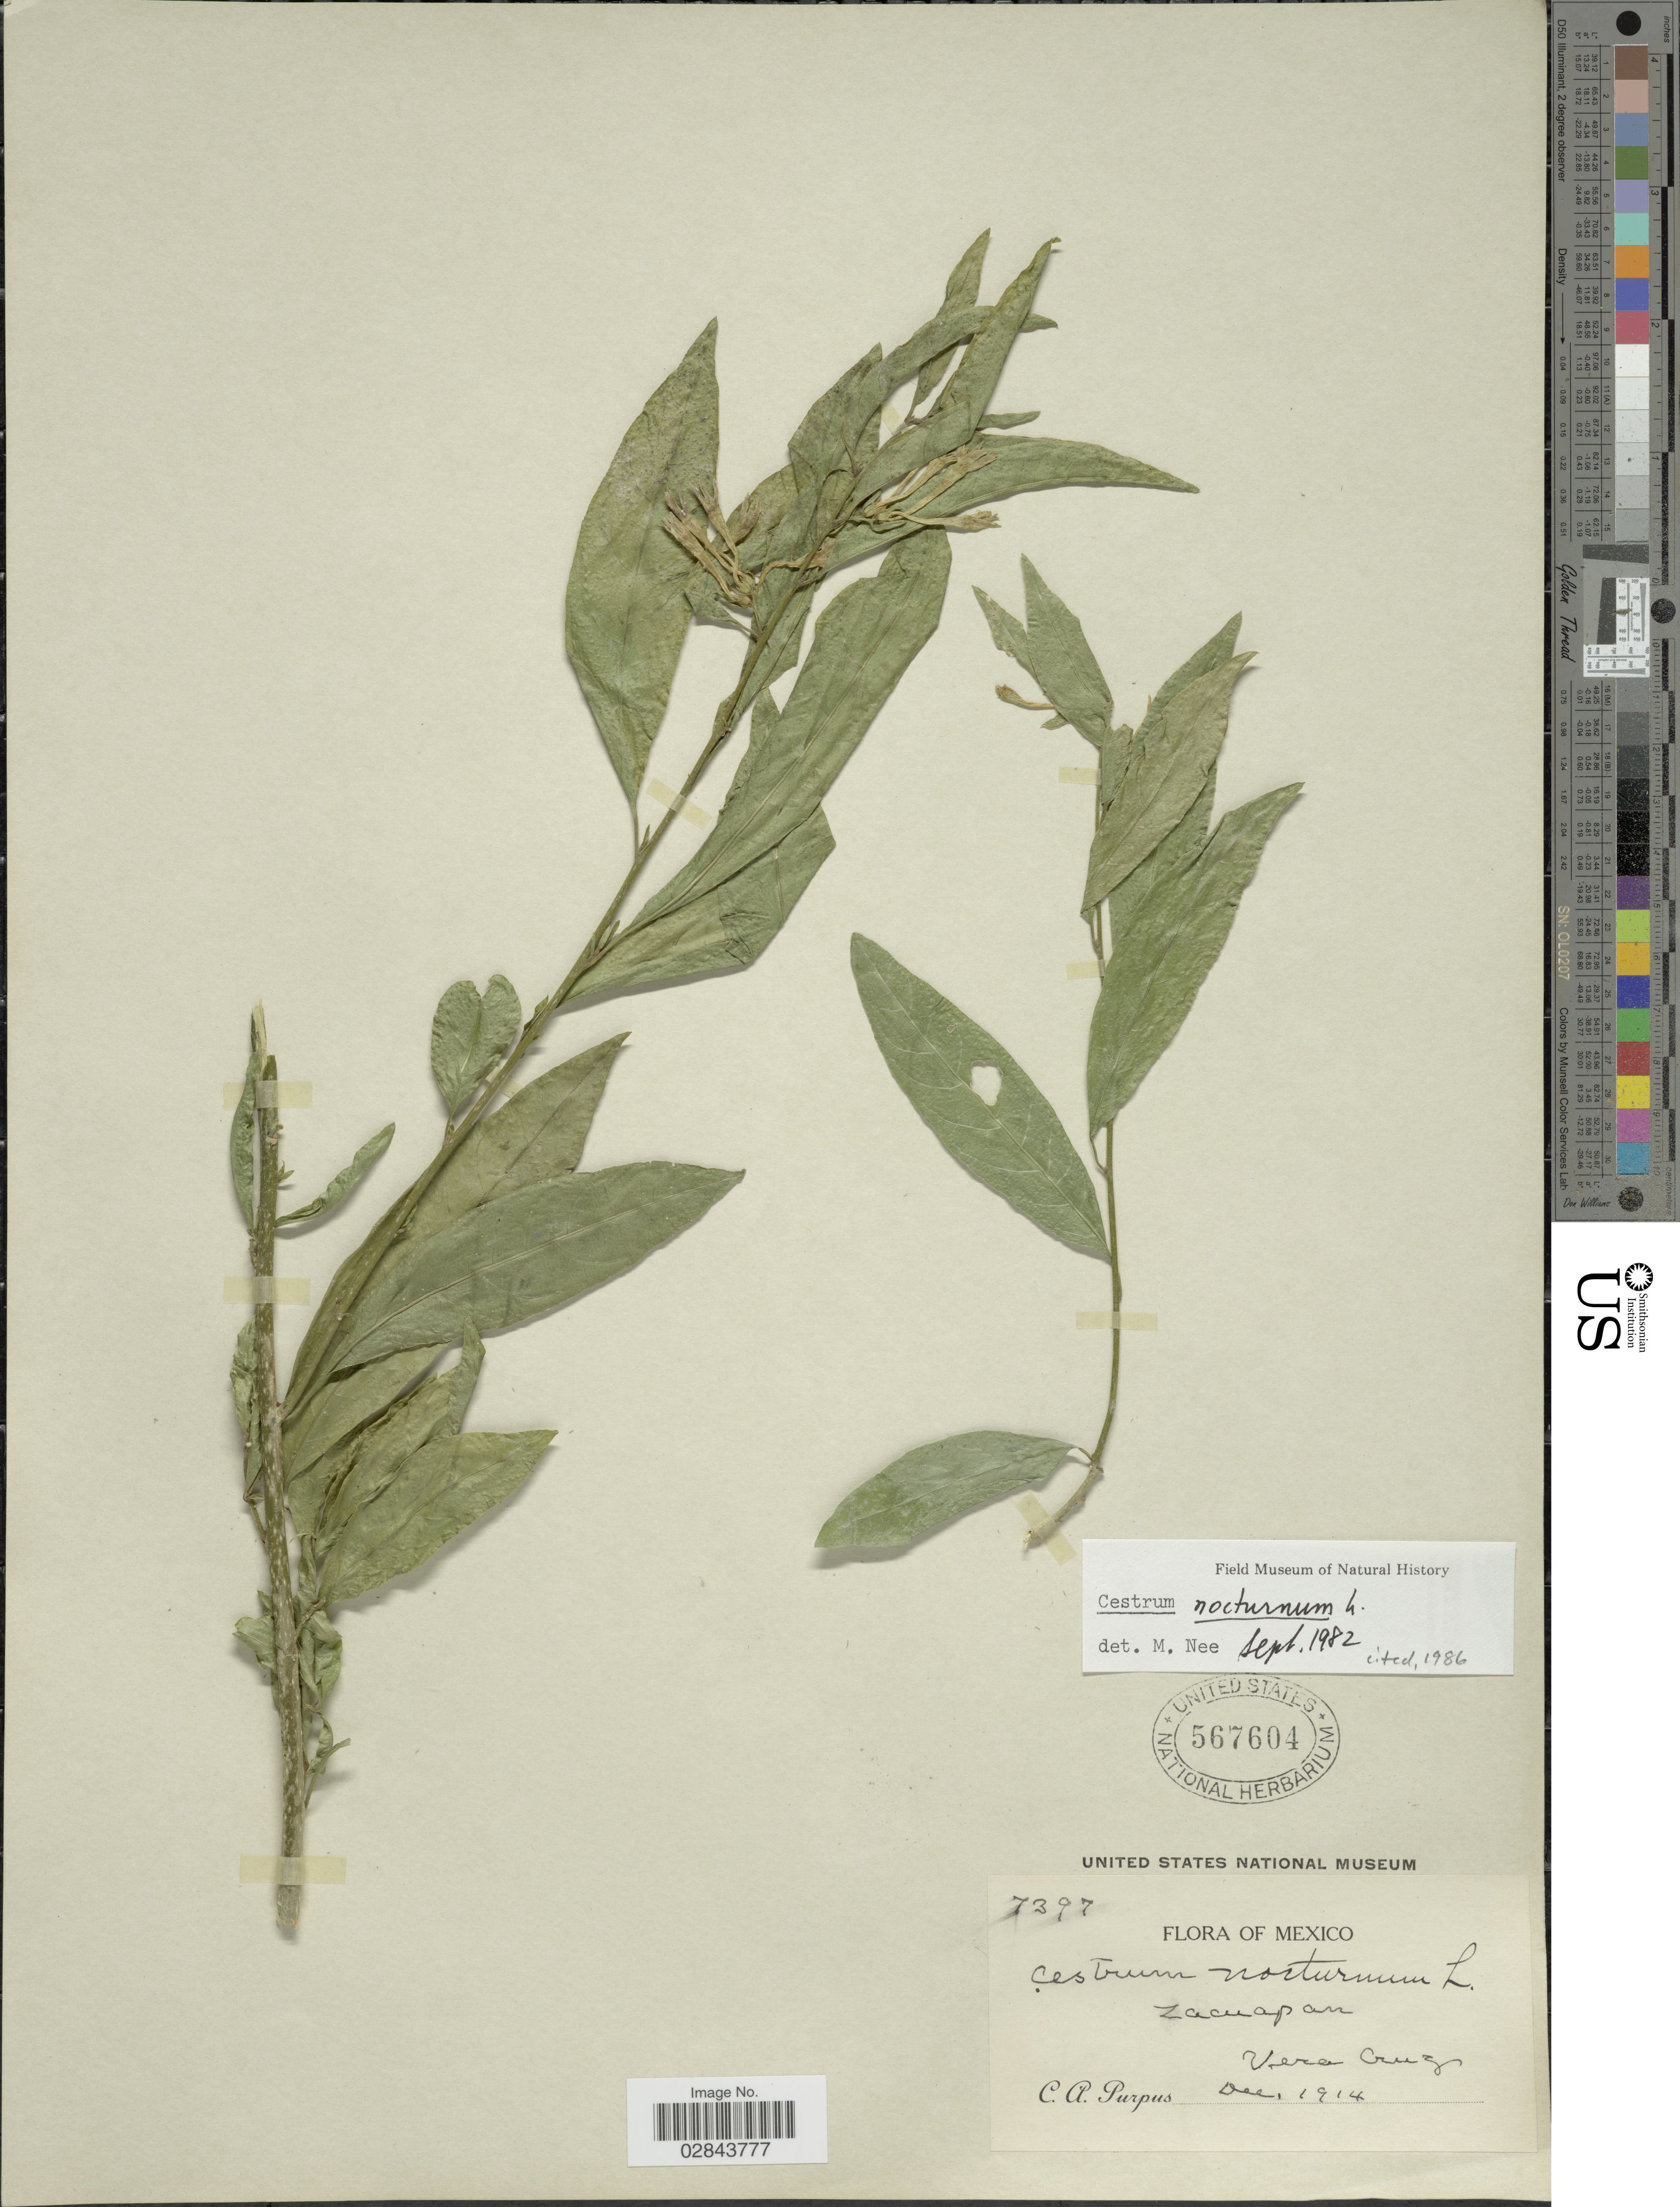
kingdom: Plantae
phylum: Tracheophyta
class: Magnoliopsida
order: Solanales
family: Solanaceae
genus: Cestrum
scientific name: Cestrum nocturnum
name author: L.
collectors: C. A. Purpus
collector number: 7397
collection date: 1914-12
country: Mexico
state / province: Veracruz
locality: Zacuapan, Vera Cruz.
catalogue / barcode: US 567604